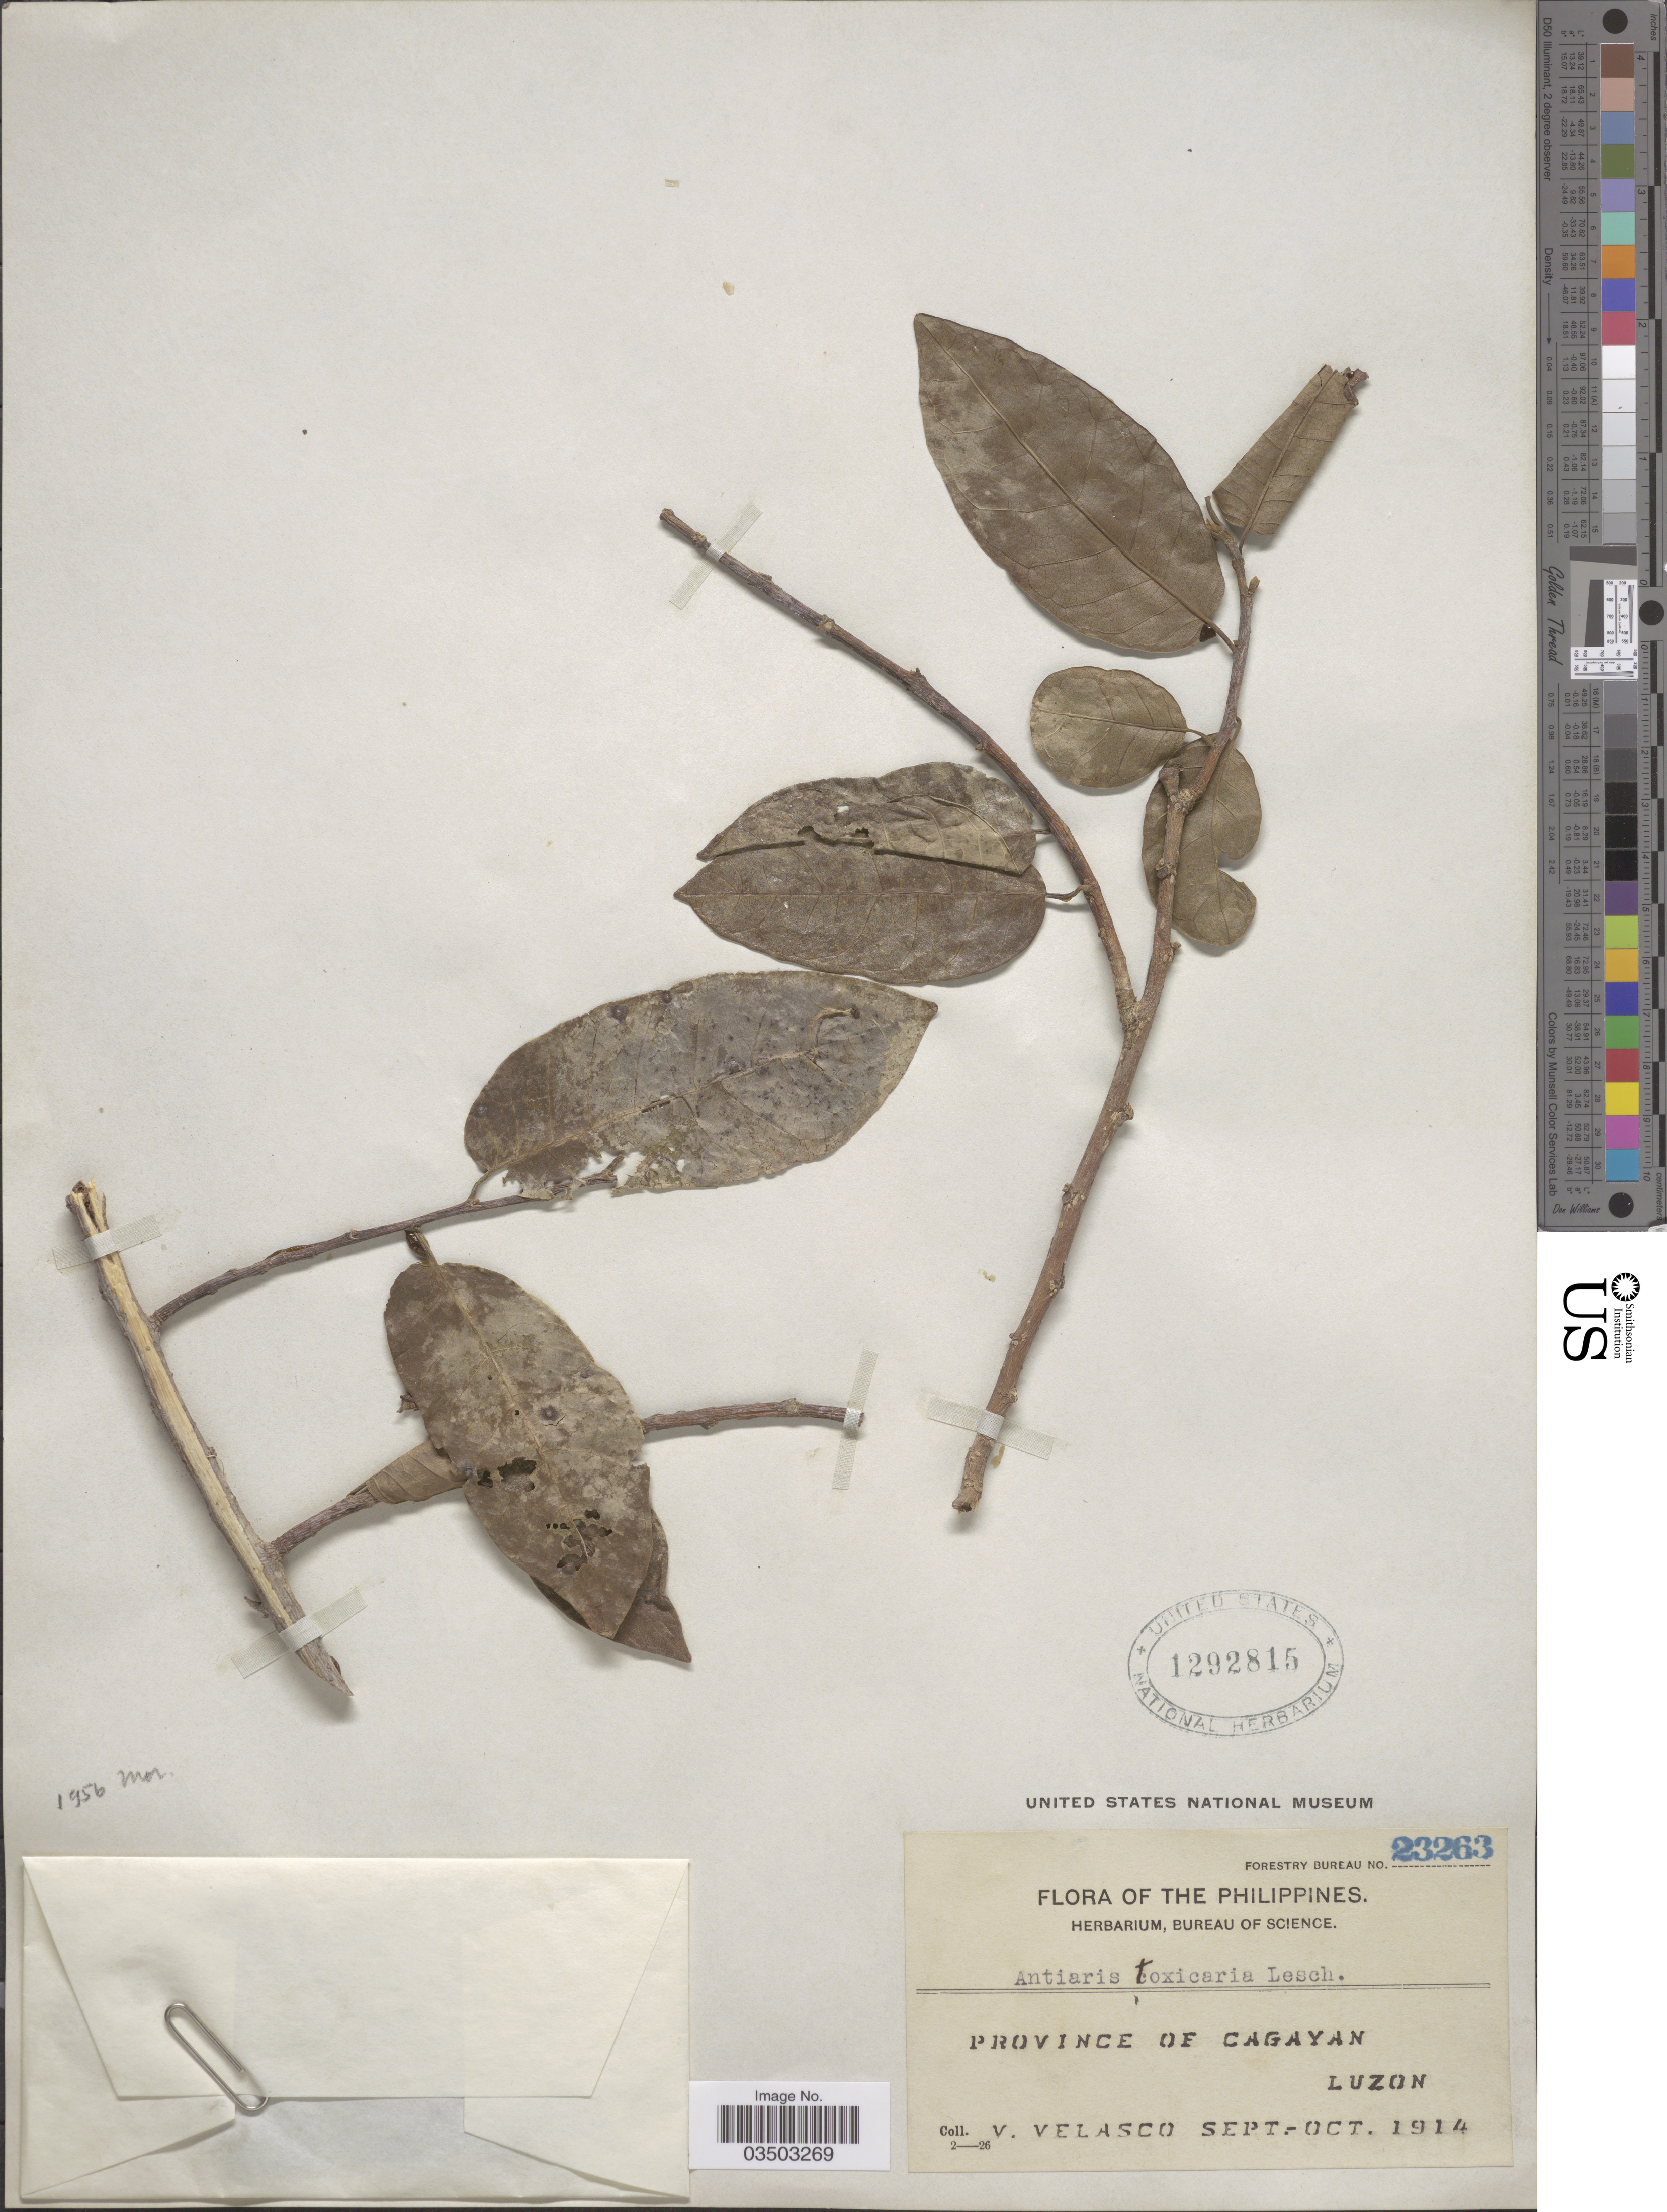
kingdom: Plantae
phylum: Tracheophyta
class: Magnoliopsida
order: Rosales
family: Moraceae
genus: Antiaris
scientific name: Antiaris toxicaria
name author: Lesch.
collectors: V. Velasco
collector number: Forestry Bureau 23263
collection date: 1914-09/1914-10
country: Philippines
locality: Province of Cagayan, Luzon.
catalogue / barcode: US 1292815